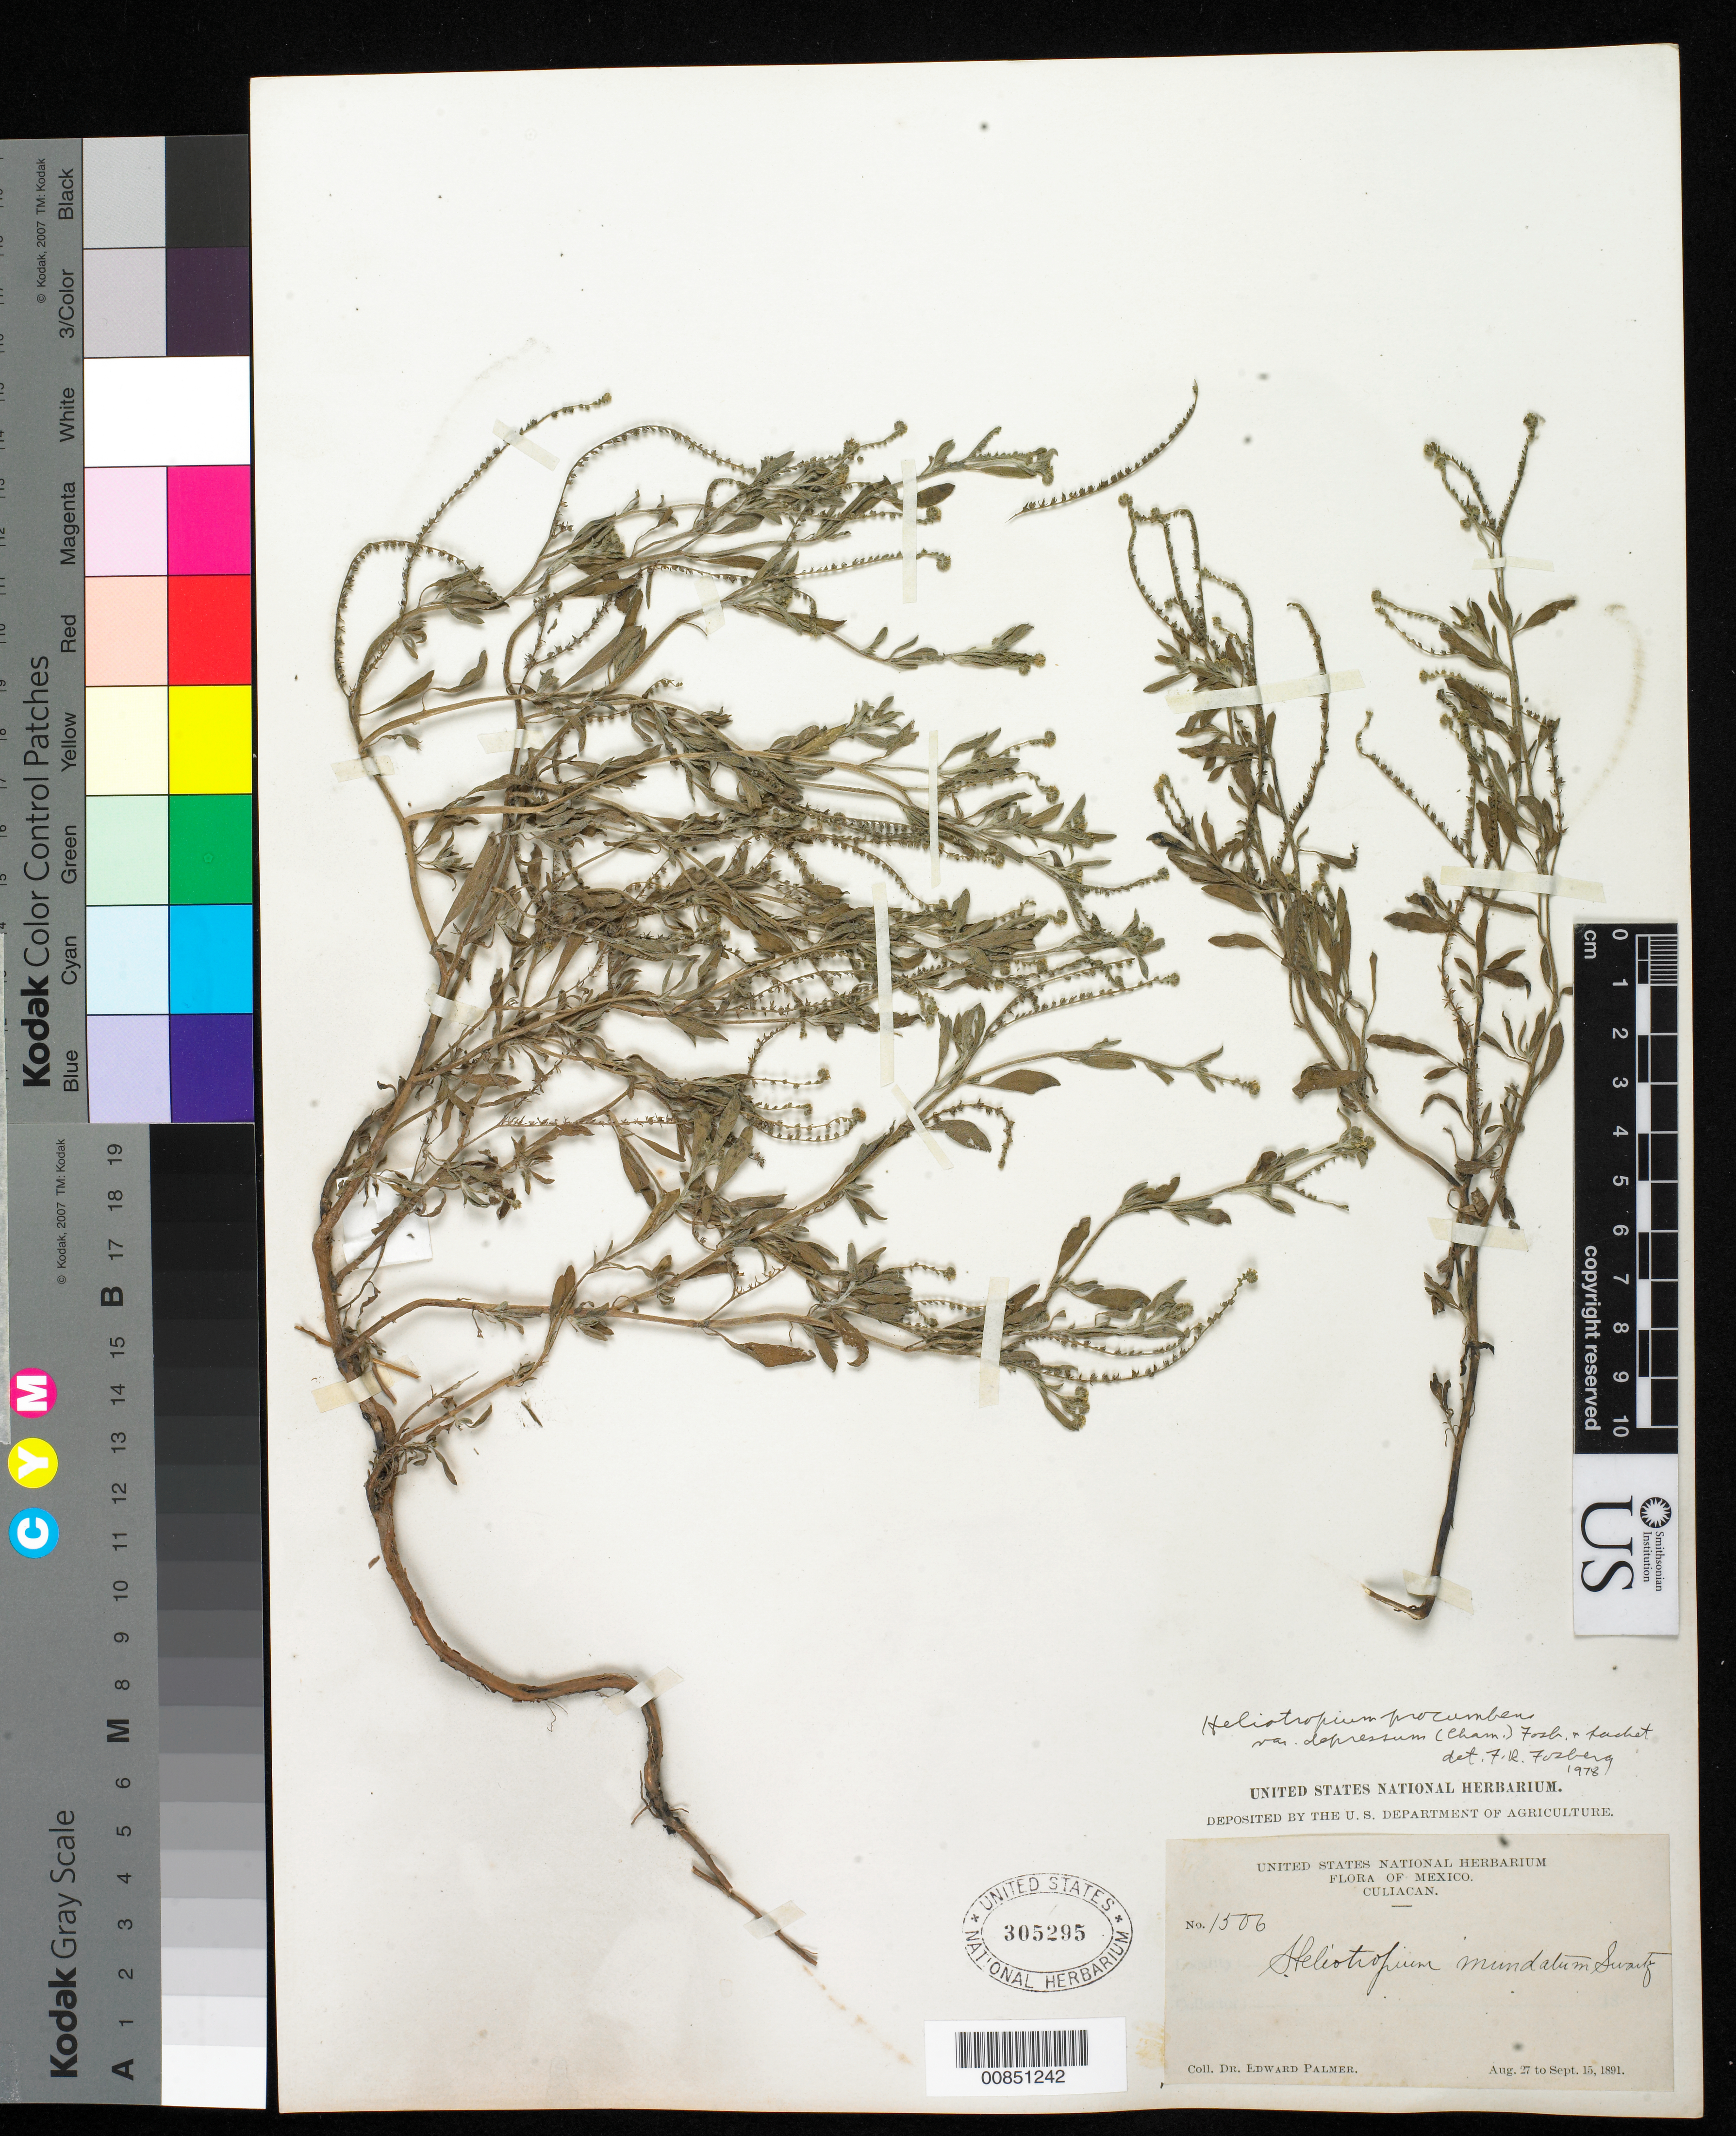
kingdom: Plantae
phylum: Tracheophyta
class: Magnoliopsida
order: Boraginales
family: Heliotropiaceae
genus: Euploca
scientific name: Euploca procumbens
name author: (Mill.) Diane & Hilger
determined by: Feuillet, C.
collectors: E. Palmer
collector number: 1506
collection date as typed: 27 Aug 1891 to 15 Sep 1891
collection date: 1891-08-27/1891-09-15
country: Mexico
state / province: Sinaloa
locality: Culiacan, Sinaloa.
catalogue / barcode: US 305295